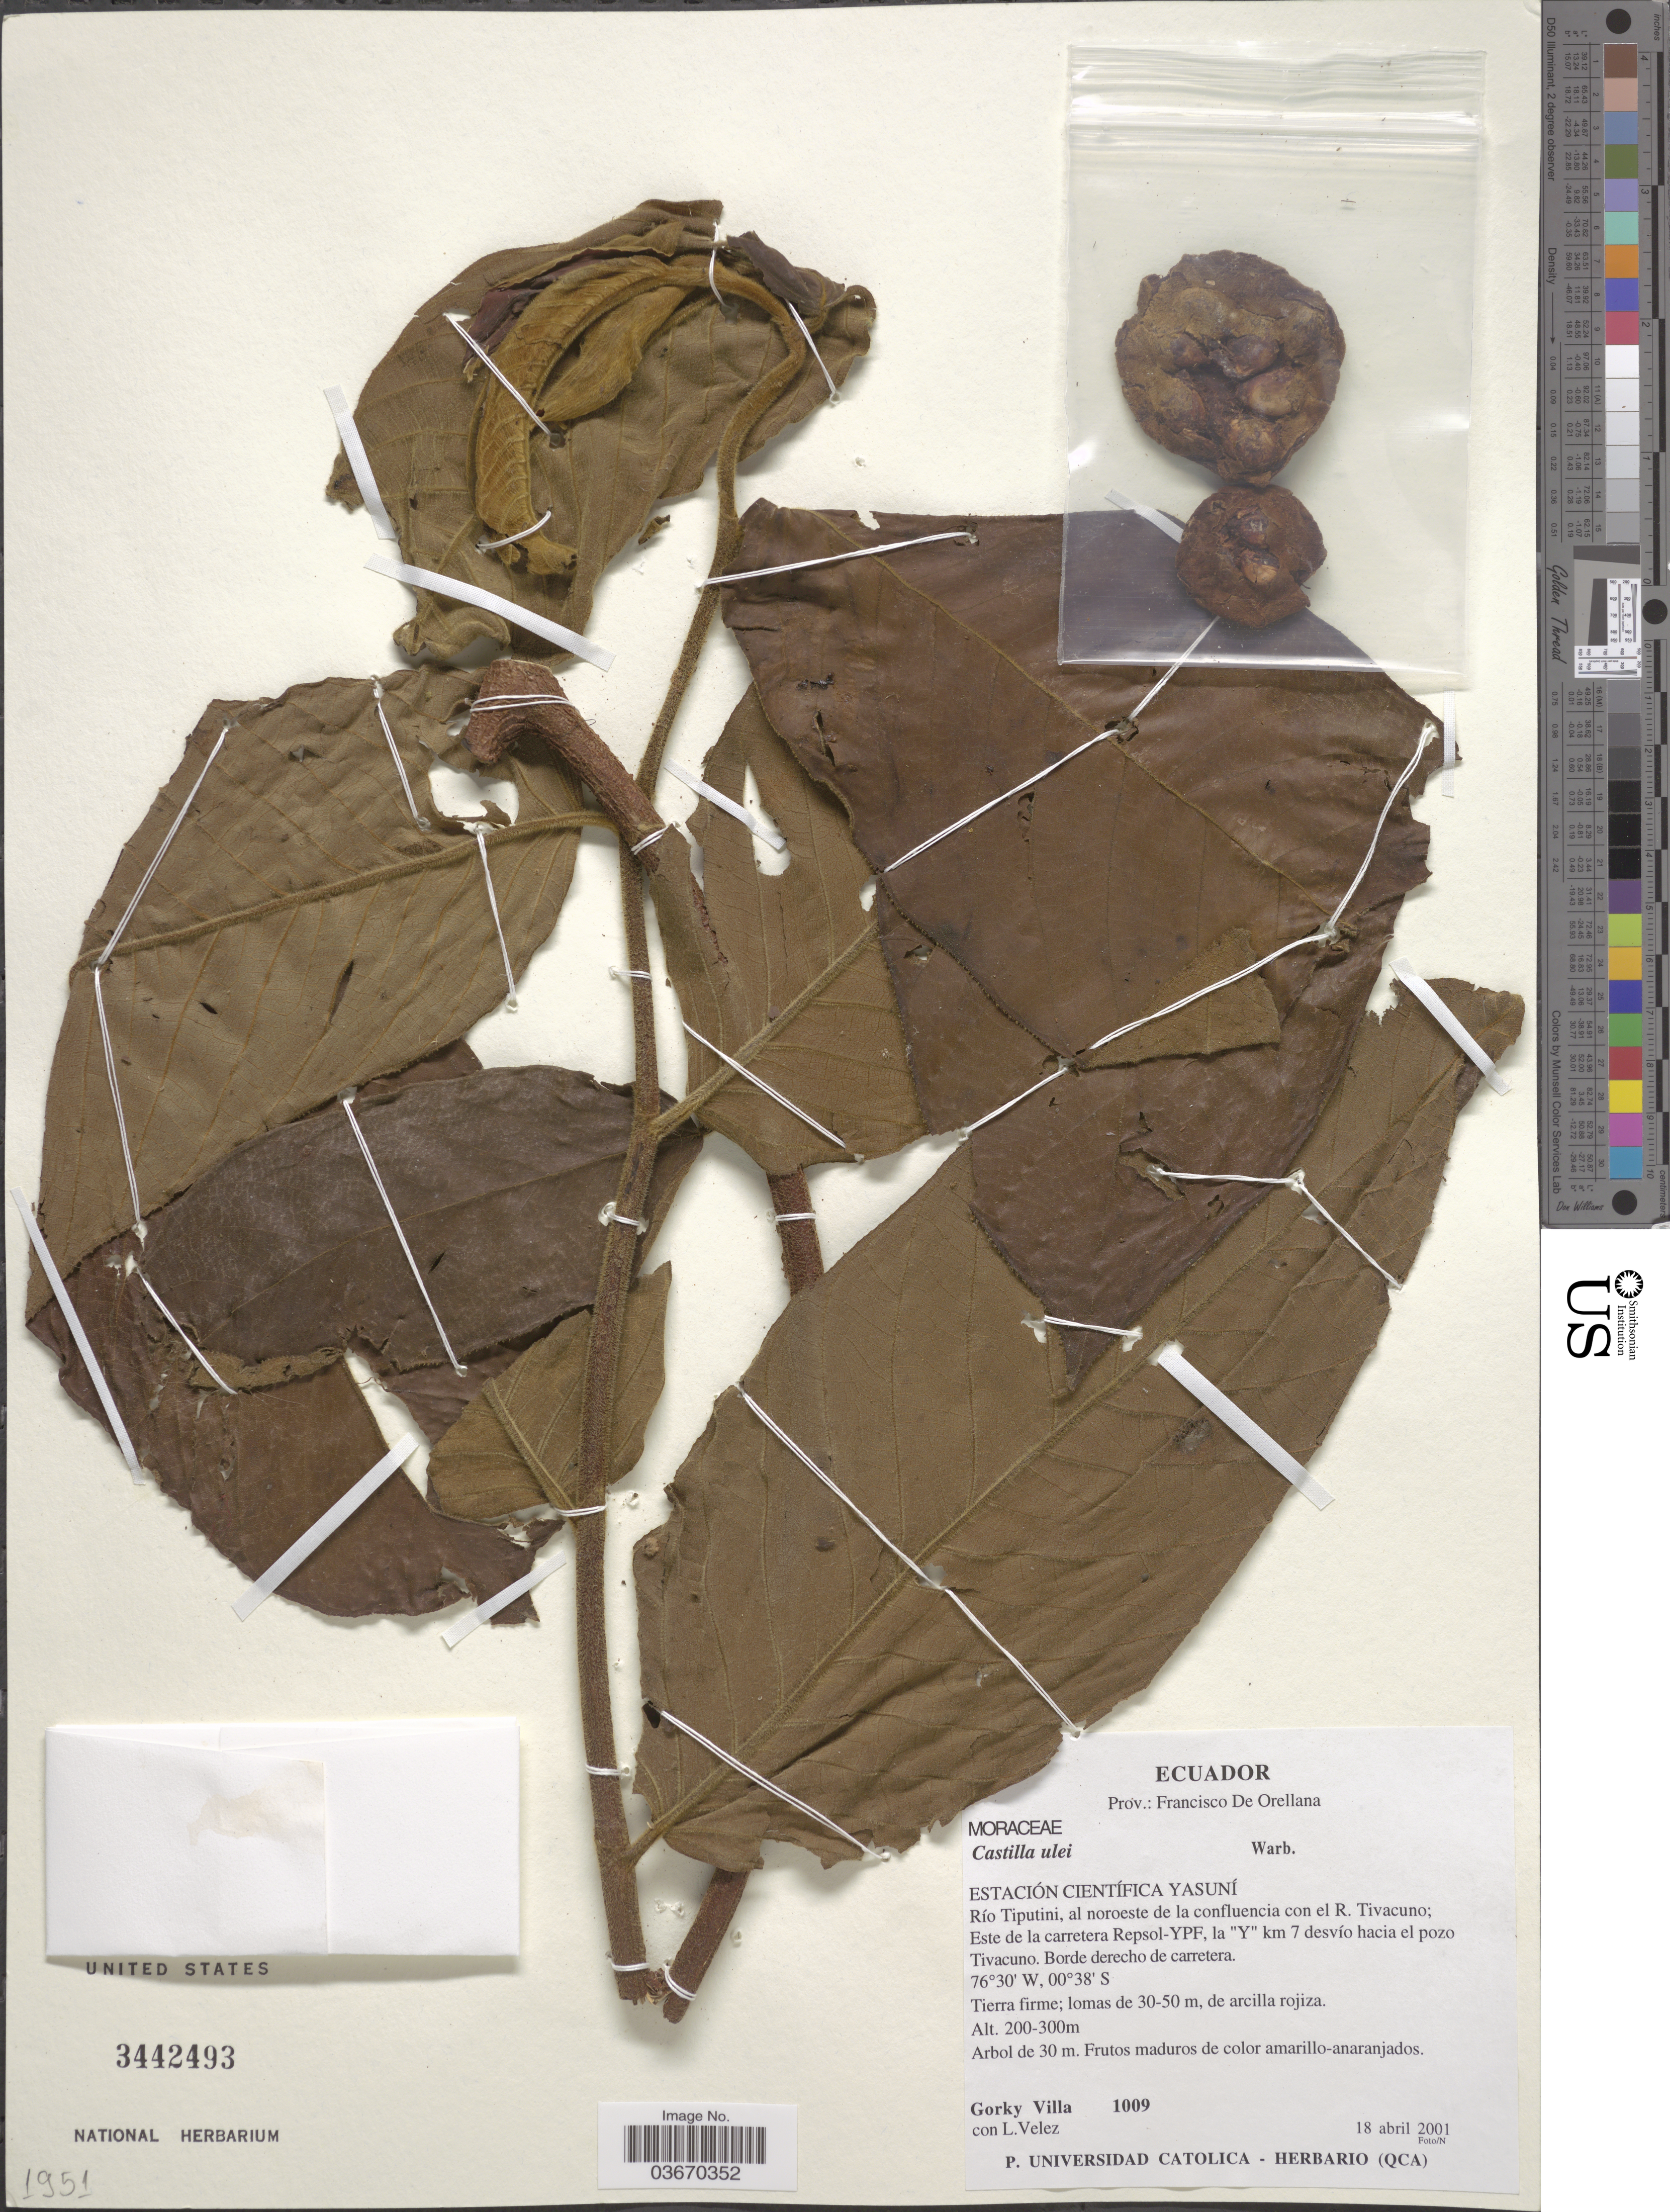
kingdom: Plantae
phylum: Tracheophyta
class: Magnoliopsida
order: Rosales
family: Moraceae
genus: Castilla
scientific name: Castilla ulei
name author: Warb.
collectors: G. Villa & L. Velez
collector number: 1009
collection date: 2001-04-18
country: Ecuador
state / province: Orellana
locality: Prov.: Francisco De Orellana. Estación Científica Yasuní. Río Tiputini, al noroeste de la confluencia con el R. Tivacuno; Este de la carretera Repsol-YPF, la 'Y' km 7 desívo hacia el pozo Tivacuno. Borde derecho de carretera.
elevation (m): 200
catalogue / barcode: US 3442493